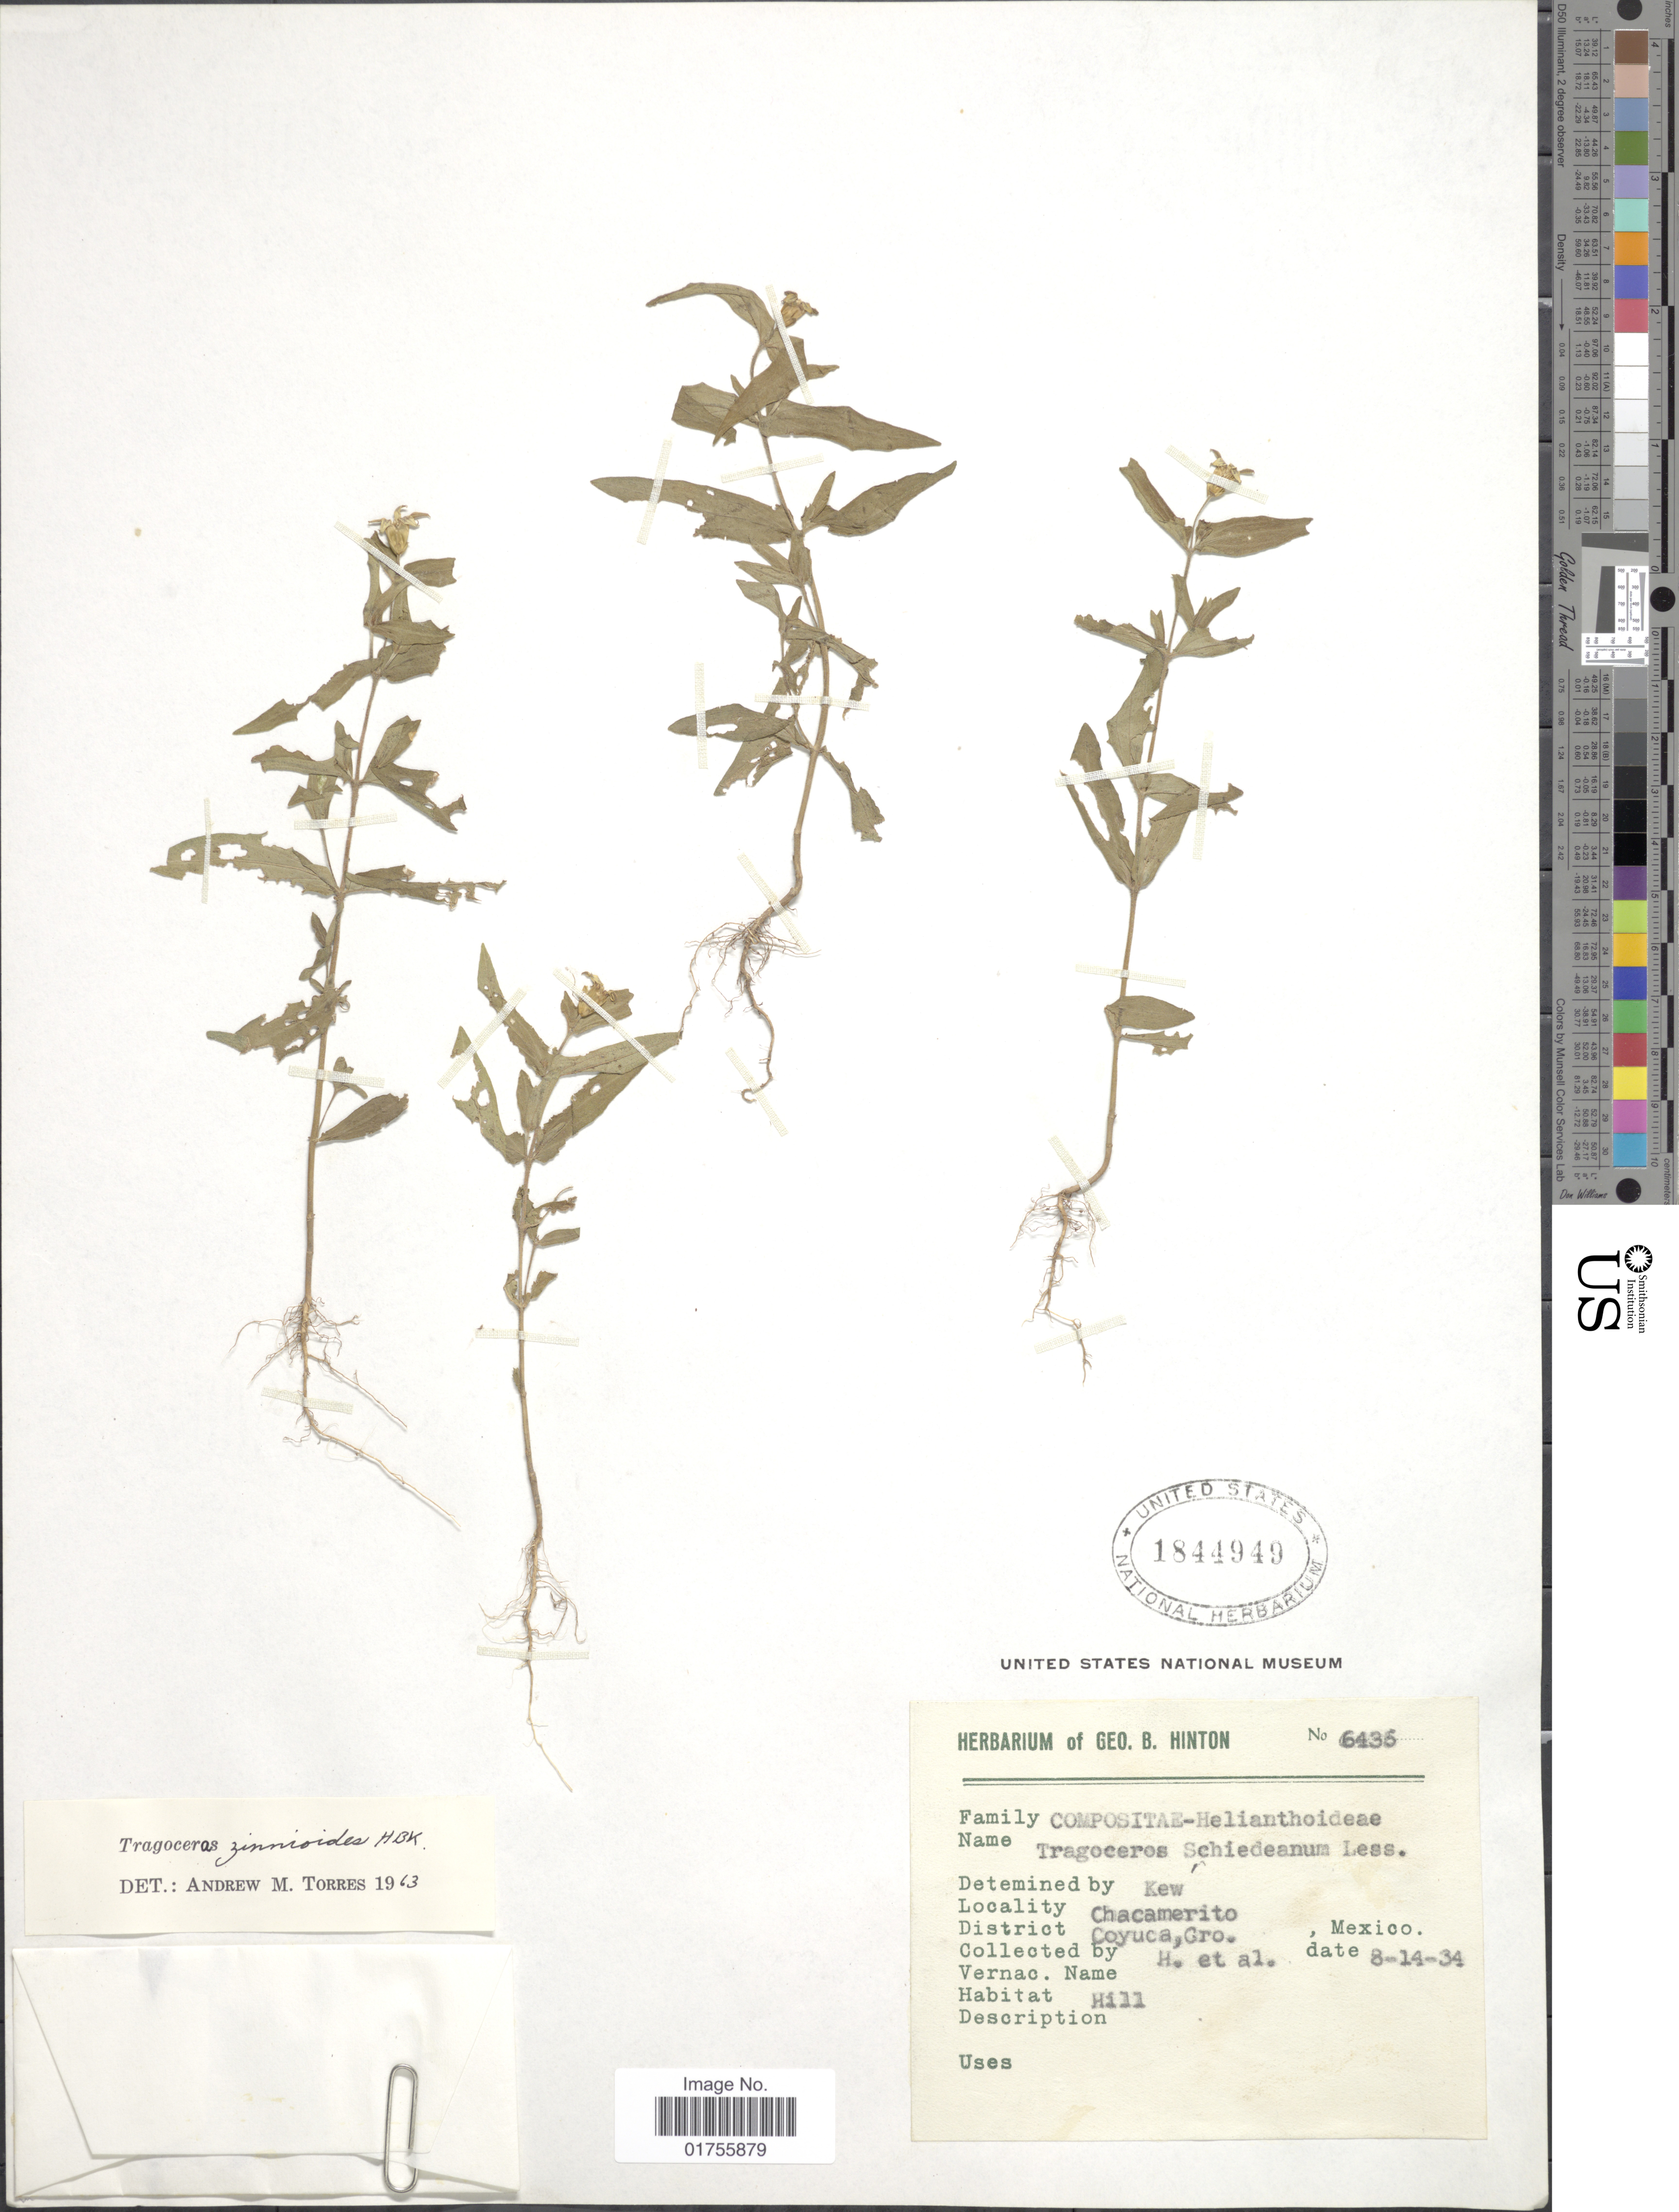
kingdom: Plantae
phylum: Tracheophyta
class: Magnoliopsida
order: Asterales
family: Asteraceae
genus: Tragoceros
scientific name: Tragoceros zinnioides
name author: Kunth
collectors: G. B. Hinton & et al.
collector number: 6436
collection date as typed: Transcribed d/m/y: 14/8/34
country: Mexico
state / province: Guerrero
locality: Chacamerito, District Coyuca, Gro., Mexico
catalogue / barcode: US 1844949